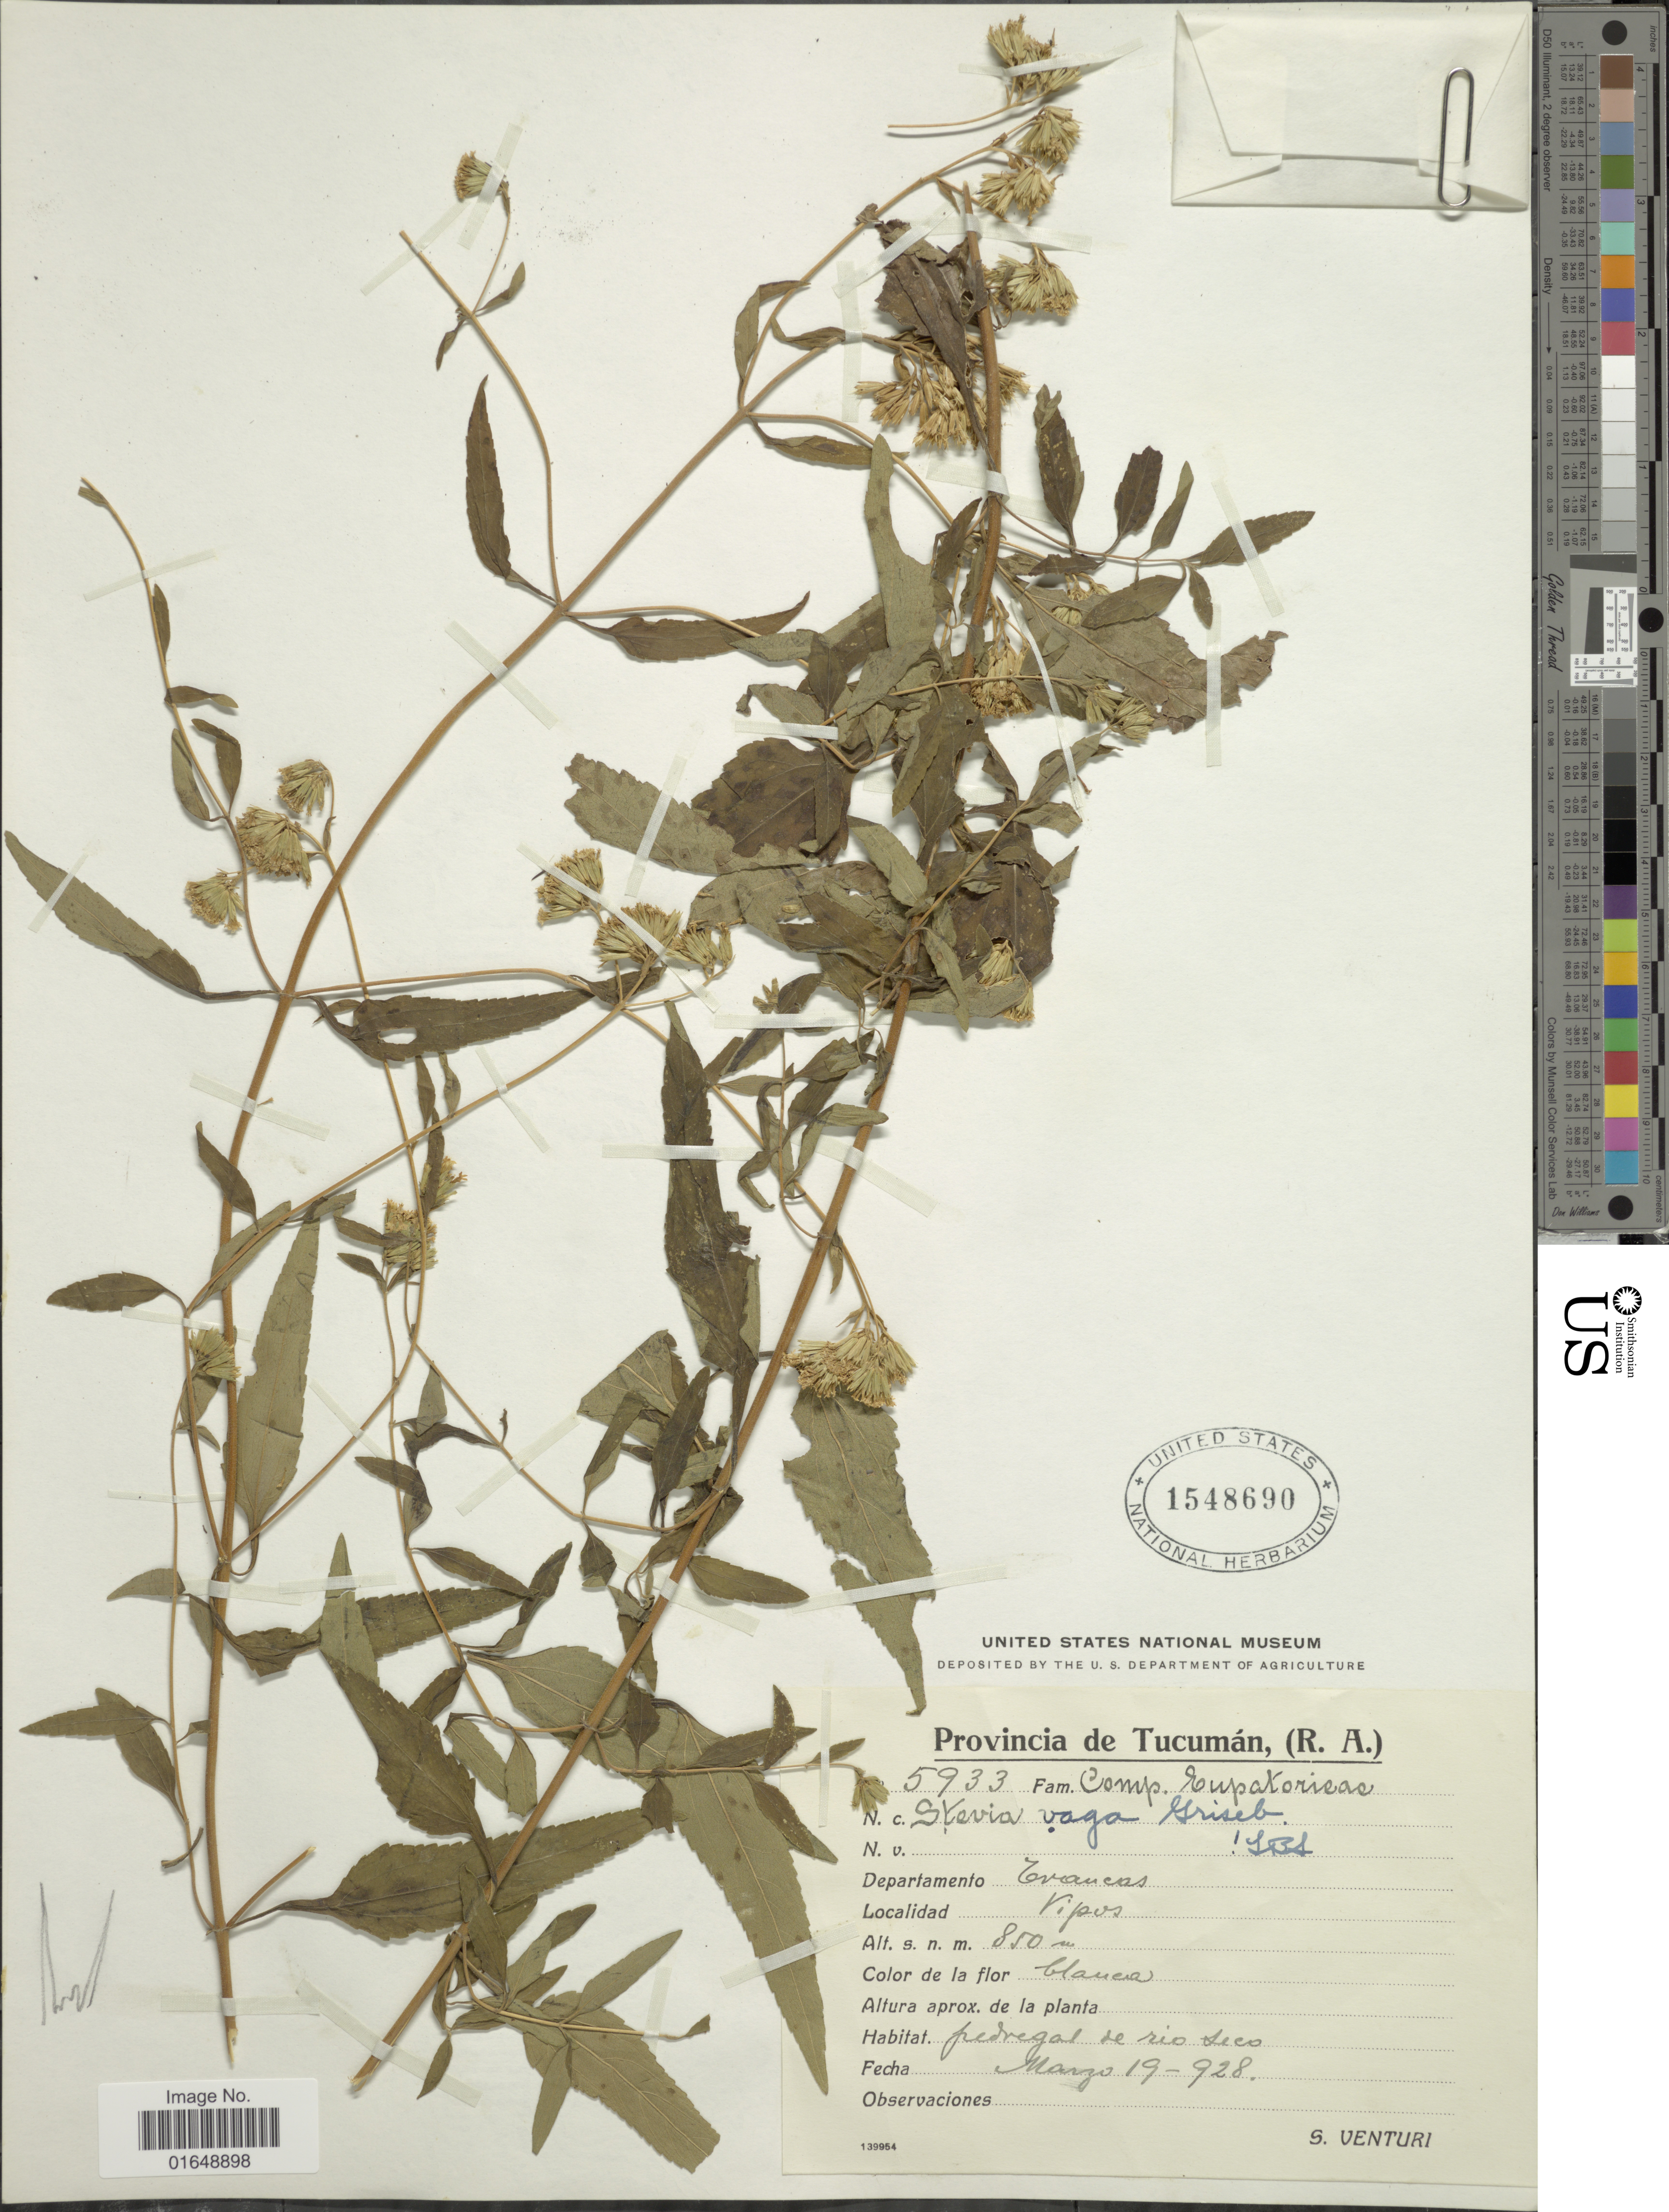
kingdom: Plantae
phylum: Tracheophyta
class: Magnoliopsida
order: Asterales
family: Asteraceae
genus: Stevia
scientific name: Stevia vaga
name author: Griseb.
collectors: S. Venturi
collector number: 5933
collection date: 1928-03-19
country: Argentina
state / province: Tucuman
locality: Provincia de Tucumán, (R.A.). Departamento Trancas. Vipos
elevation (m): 850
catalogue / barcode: US 1548690